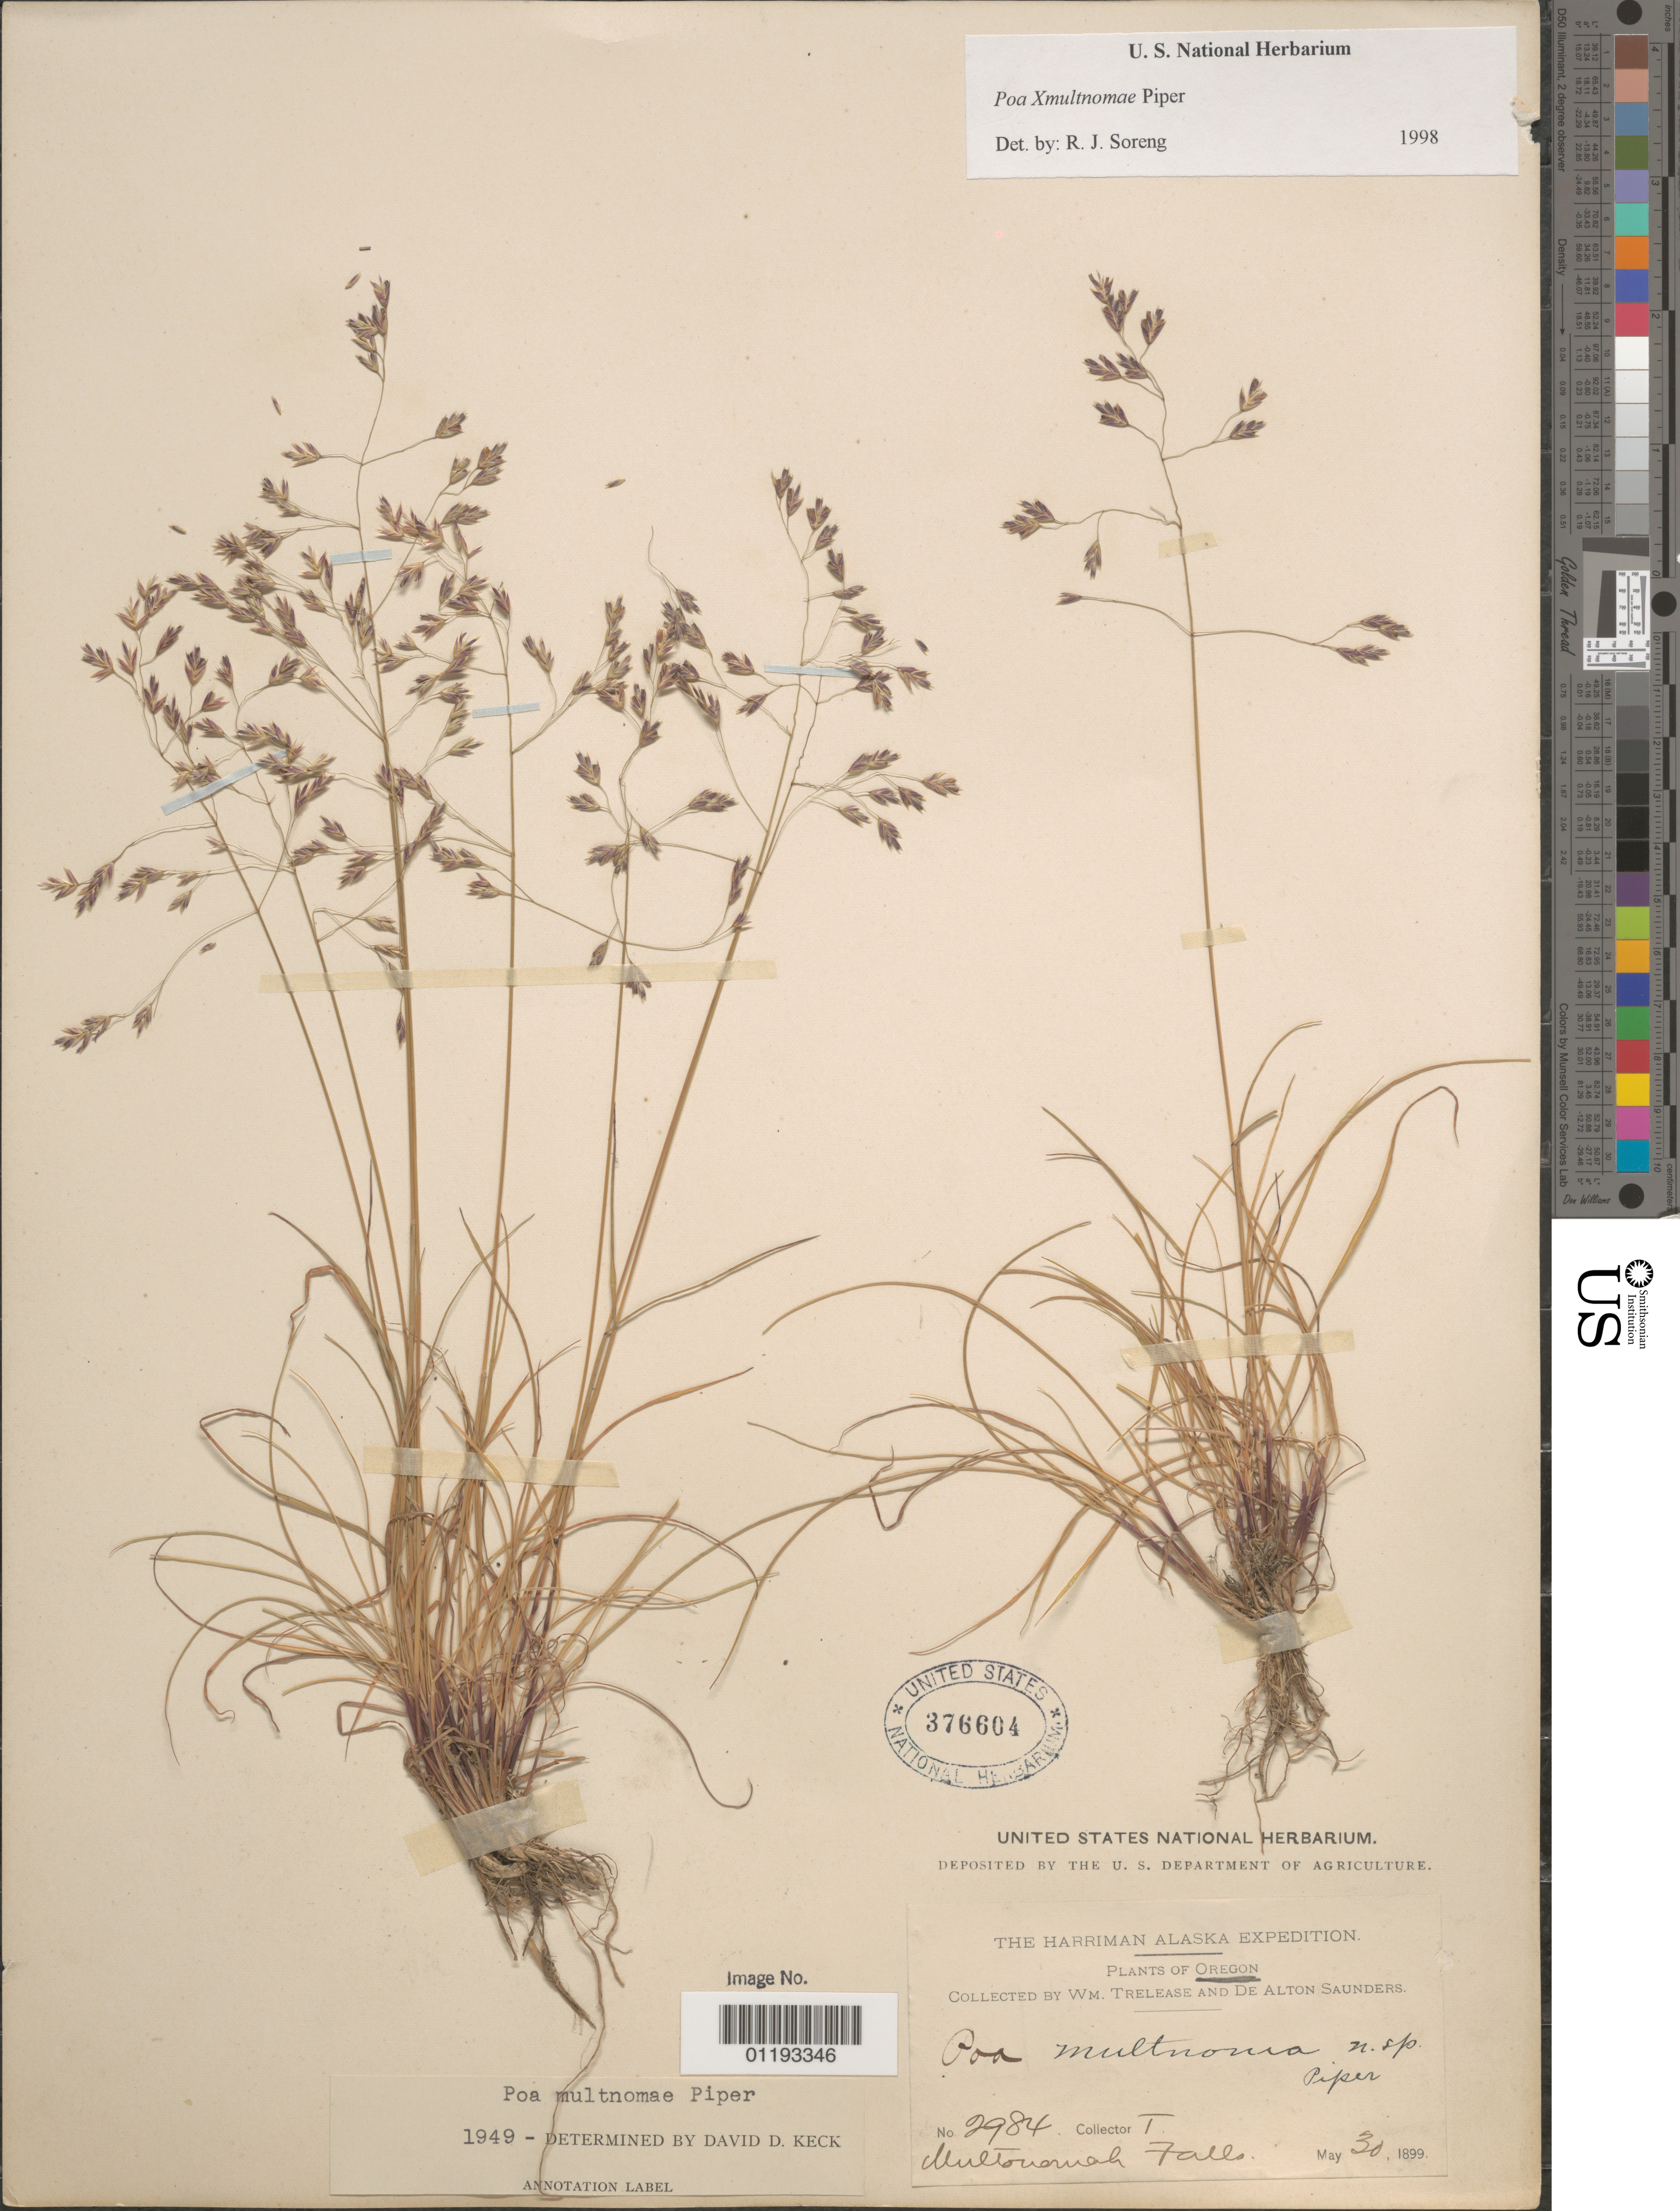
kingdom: Plantae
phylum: Tracheophyta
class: Liliopsida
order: Poales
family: Poaceae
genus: Poa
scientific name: Poa x multnomae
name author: Piper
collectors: W. Trelease & D. A. Saunders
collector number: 2984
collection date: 1899-05-30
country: United States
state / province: Oregon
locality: Multnomah Falls.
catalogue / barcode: US 376604